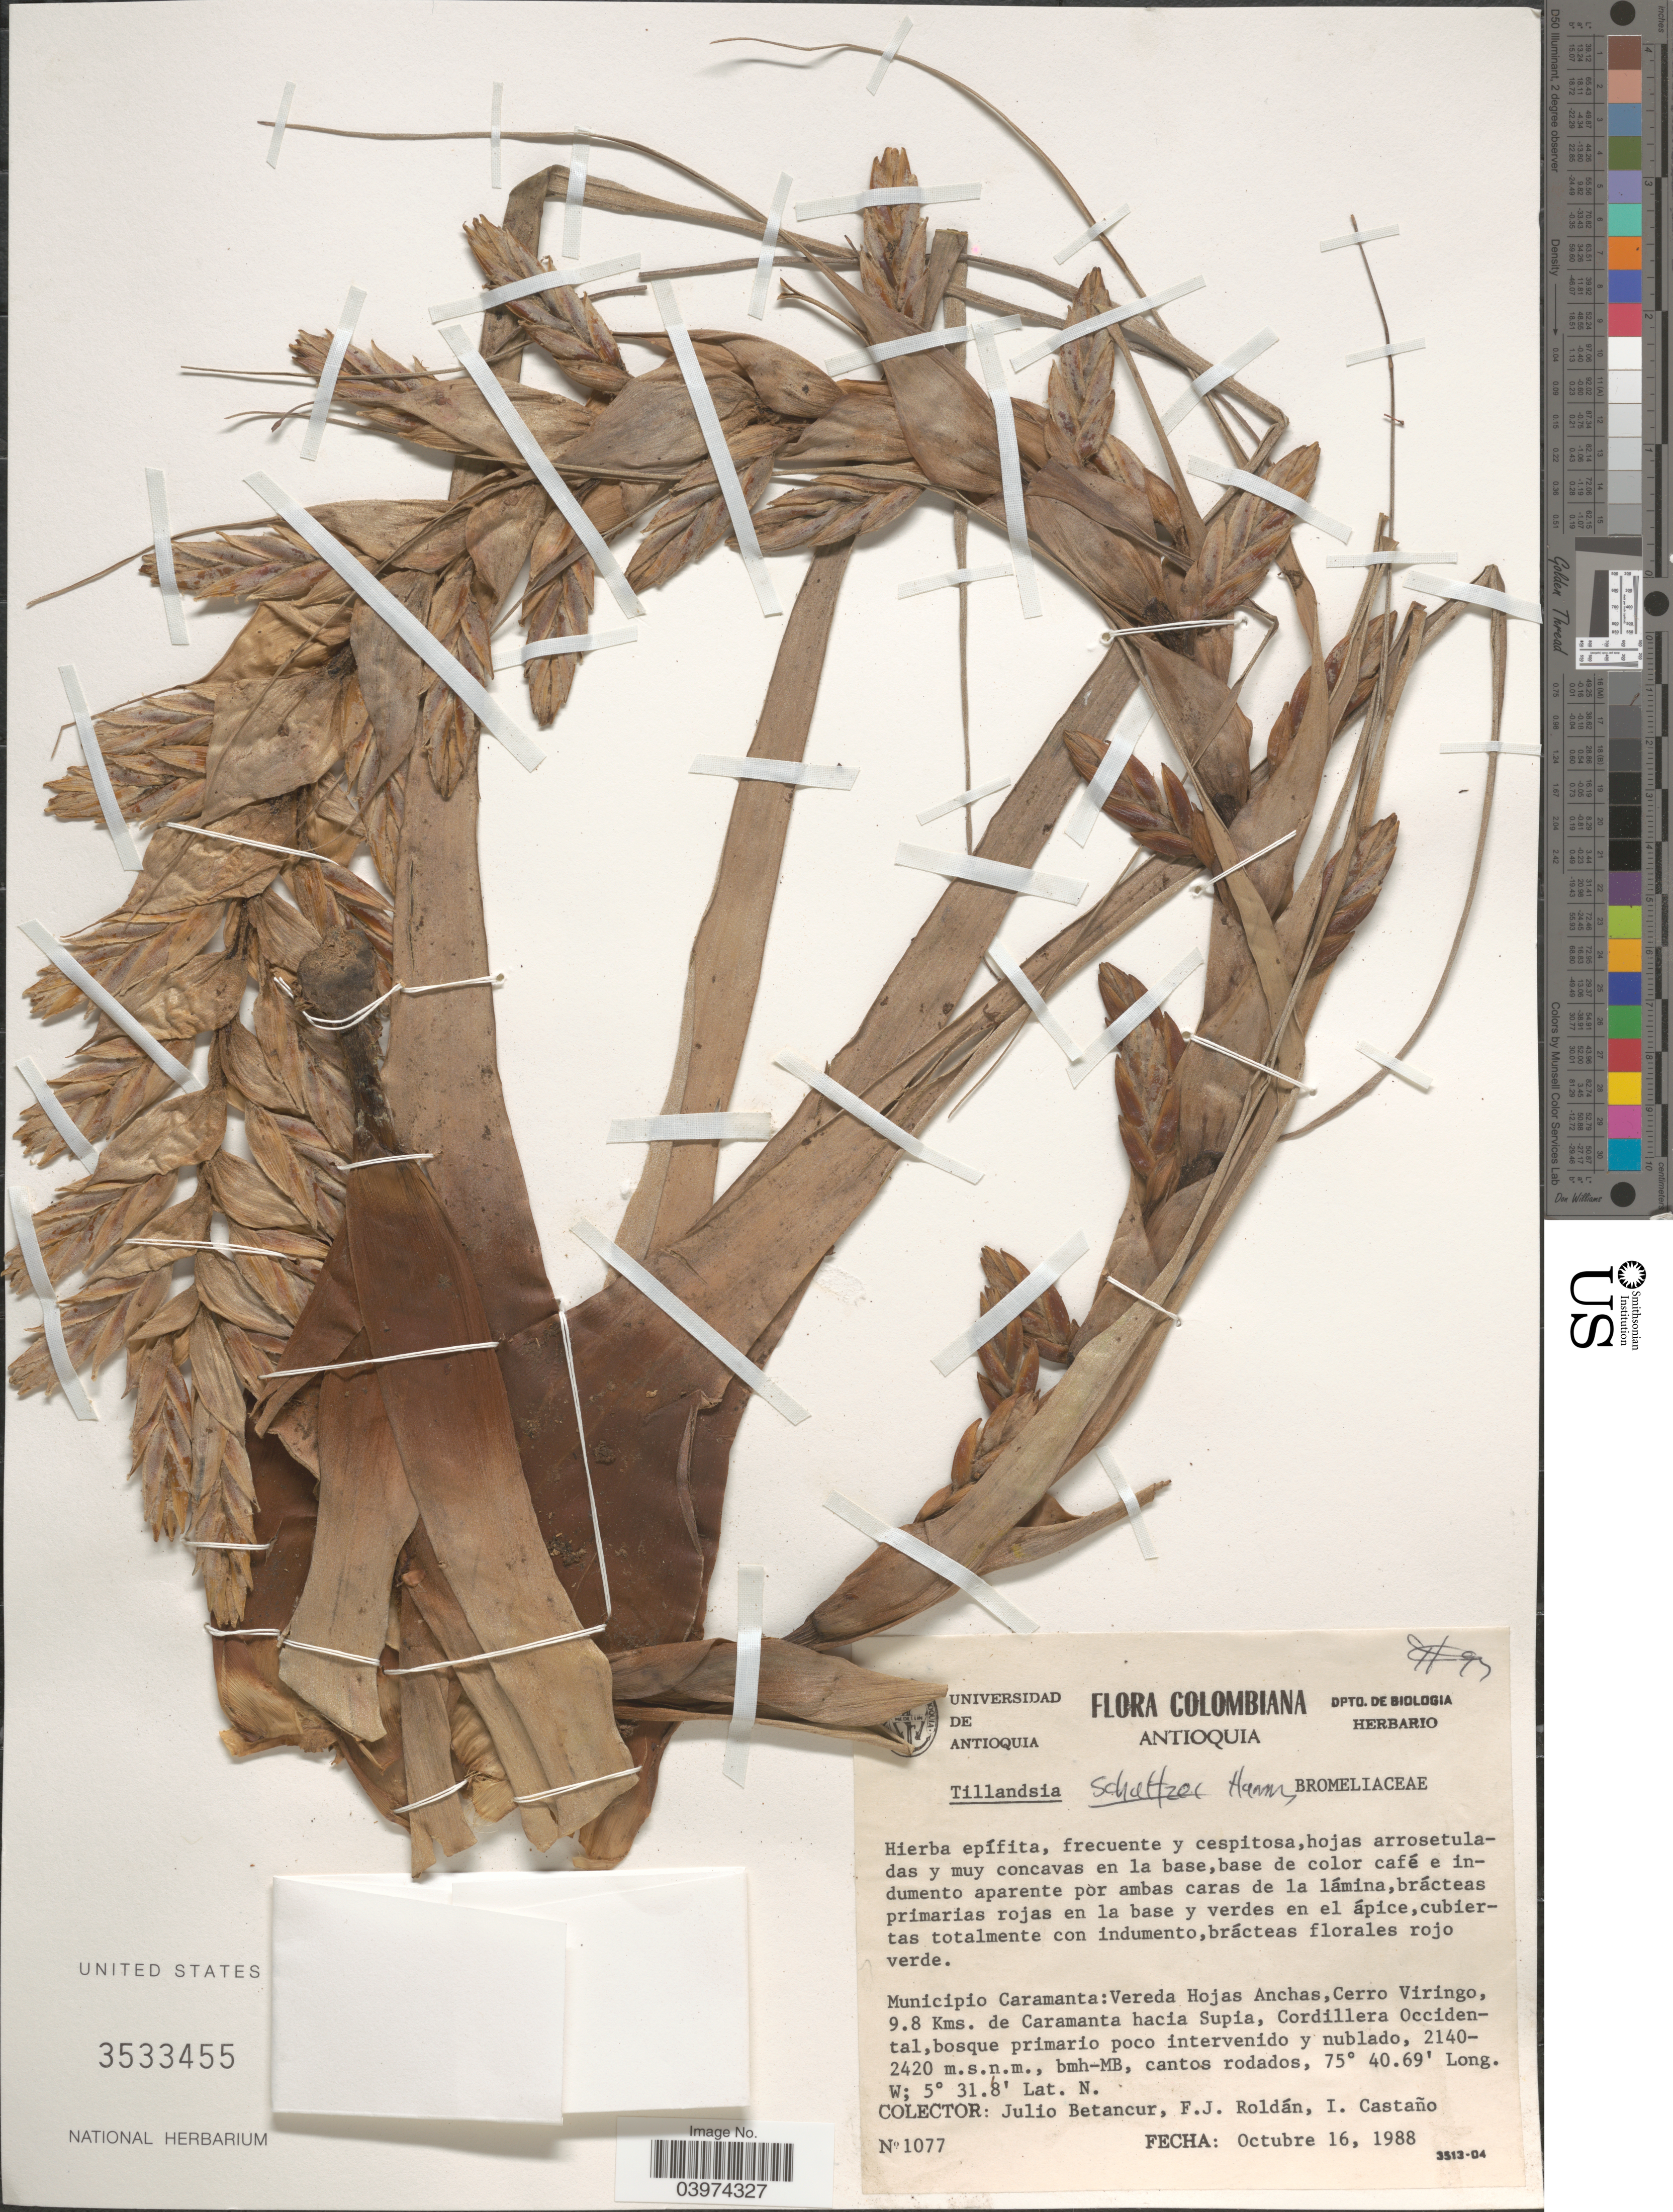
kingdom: Plantae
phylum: Tracheophyta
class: Liliopsida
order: Poales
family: Bromeliaceae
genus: Tillandsia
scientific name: Tillandsia schultzei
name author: Harms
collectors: J. Betancur, F. J. Roldán & I. Castaño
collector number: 1077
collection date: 1988-10-16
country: Colombia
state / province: Antioquia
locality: Municipio Caramanta: Vereda Hojas Anchas, Cerro Viringo, 9.8 Kms. de Caramanta hacia Supia, Cordillera Occidental.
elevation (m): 2140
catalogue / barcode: US 3533455